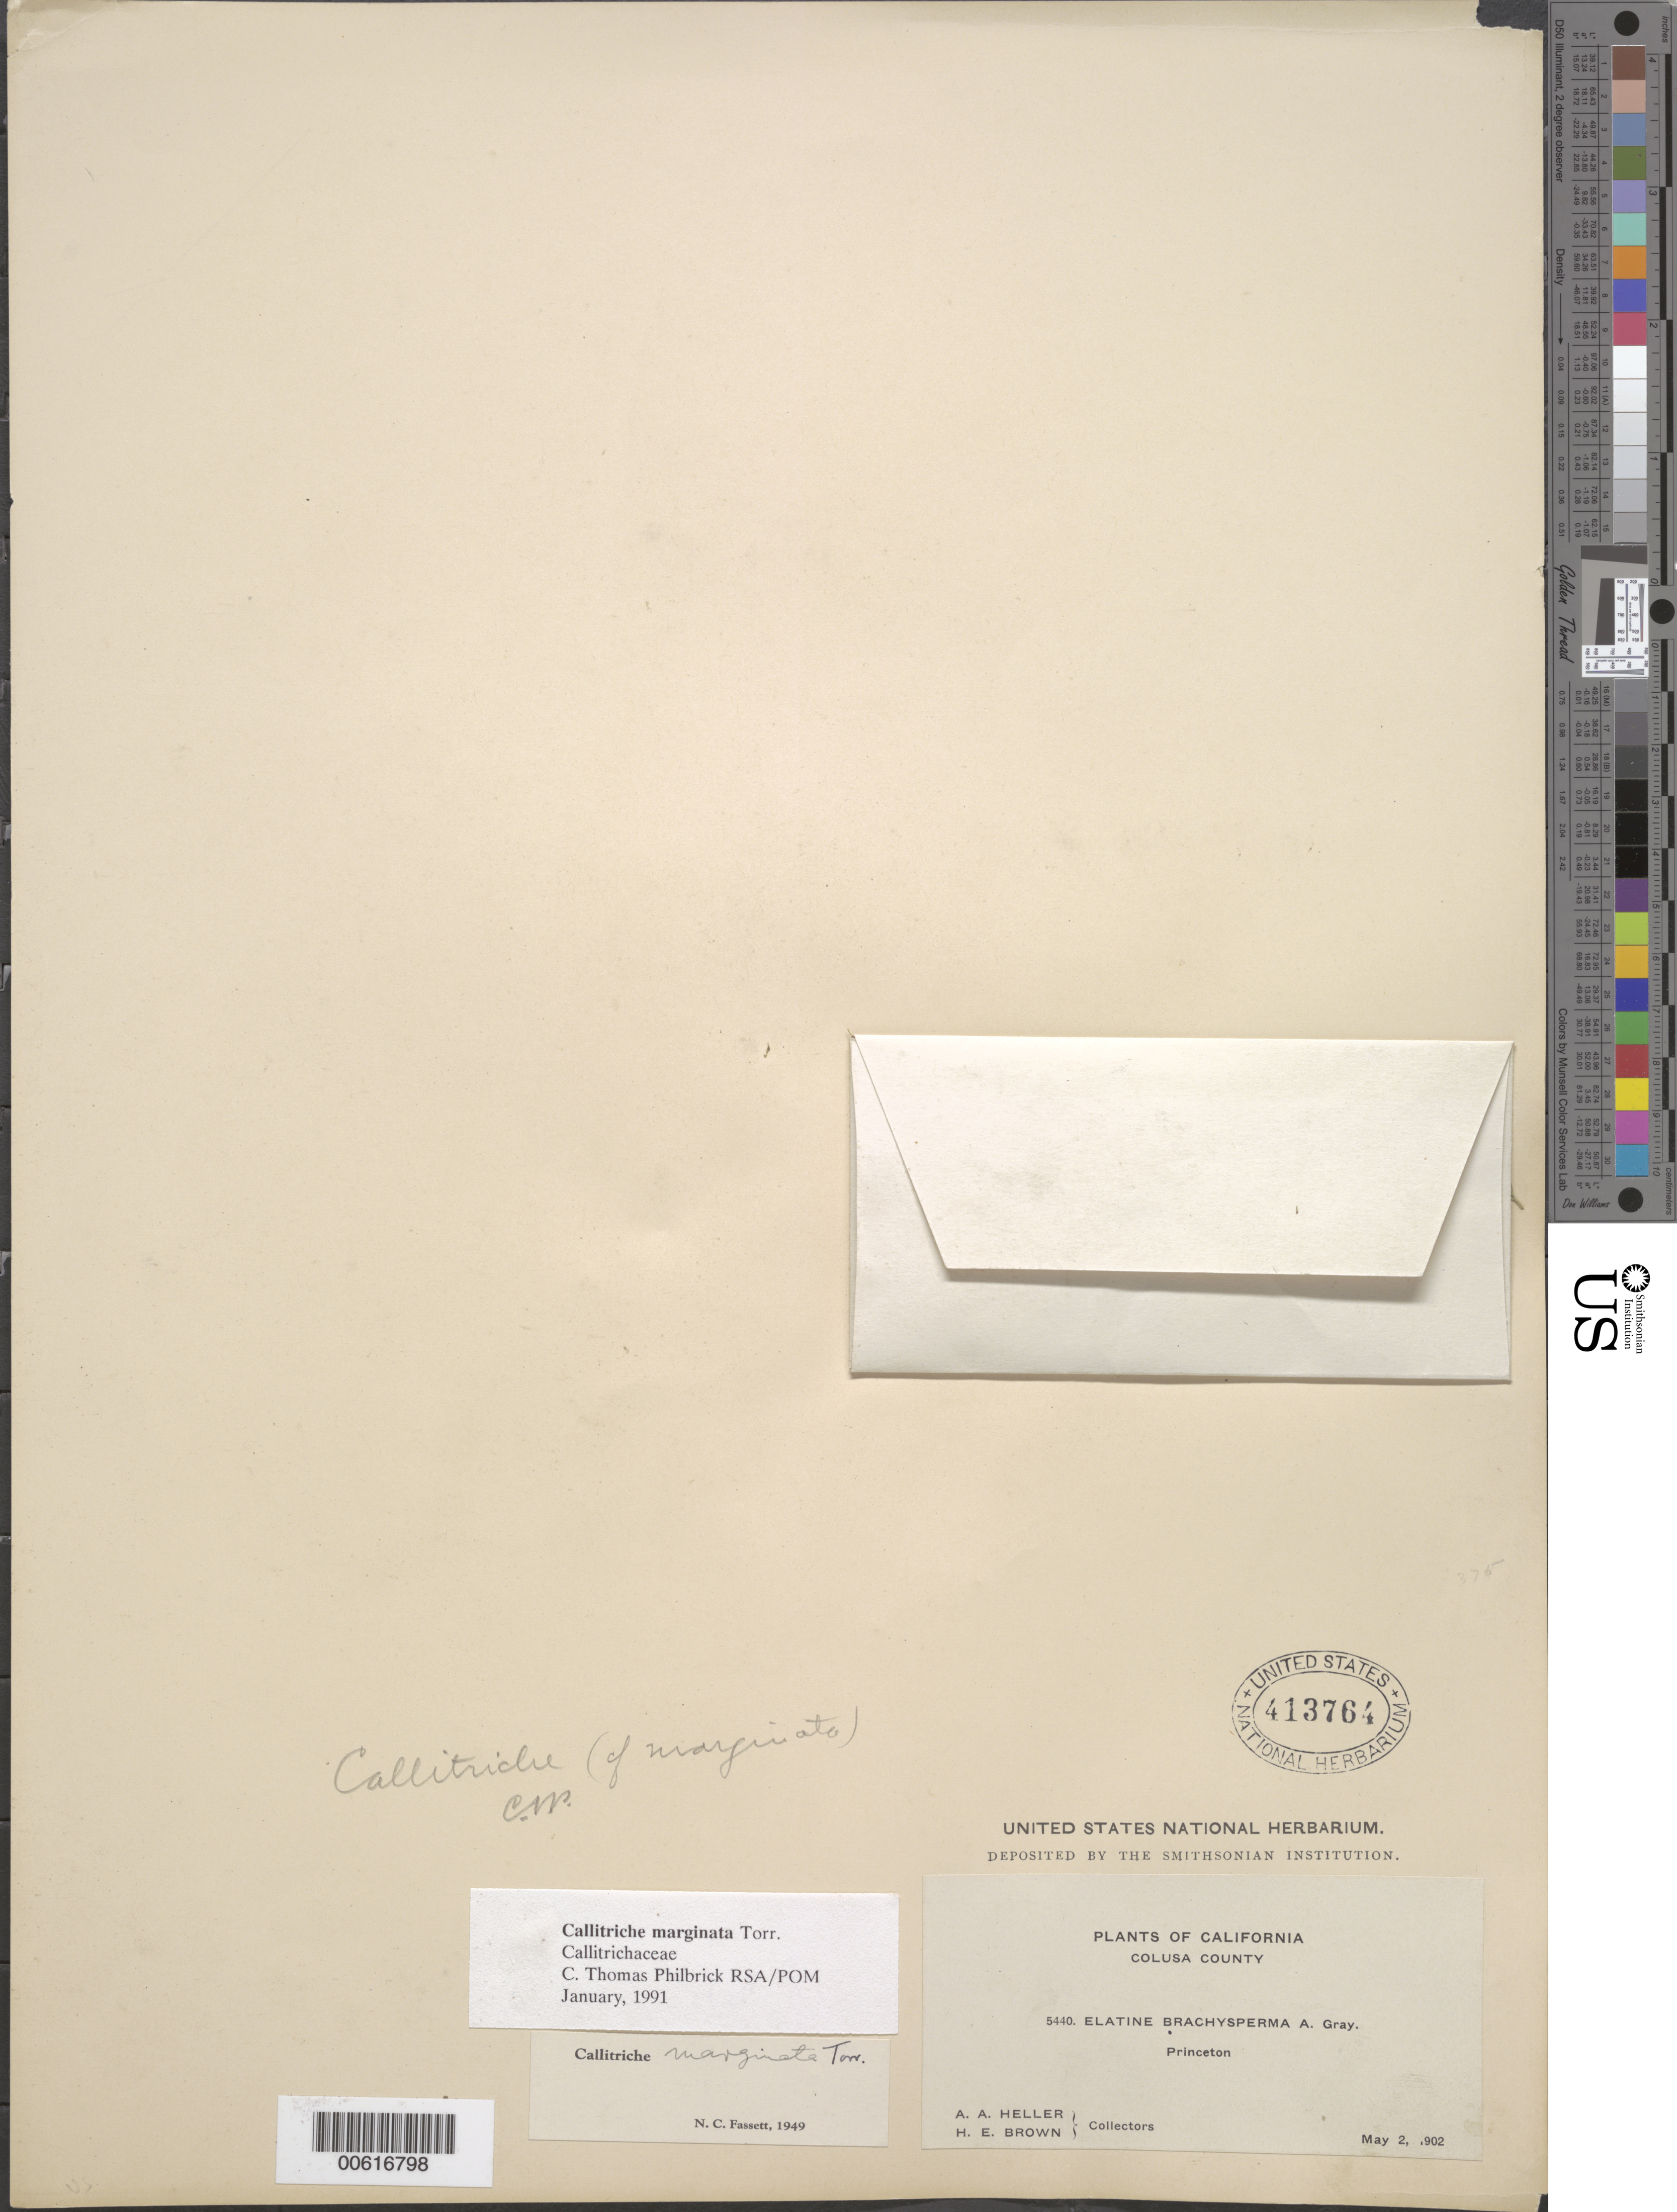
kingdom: Plantae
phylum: Tracheophyta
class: Magnoliopsida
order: Lamiales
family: Plantaginaceae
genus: Callitriche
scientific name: Callitriche marginata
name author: Torr.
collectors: A. A. Heller & H. E. Brown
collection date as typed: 02 May 1902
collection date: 1902-05-02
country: United States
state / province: California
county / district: Colusa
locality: Princeton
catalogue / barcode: US 413764